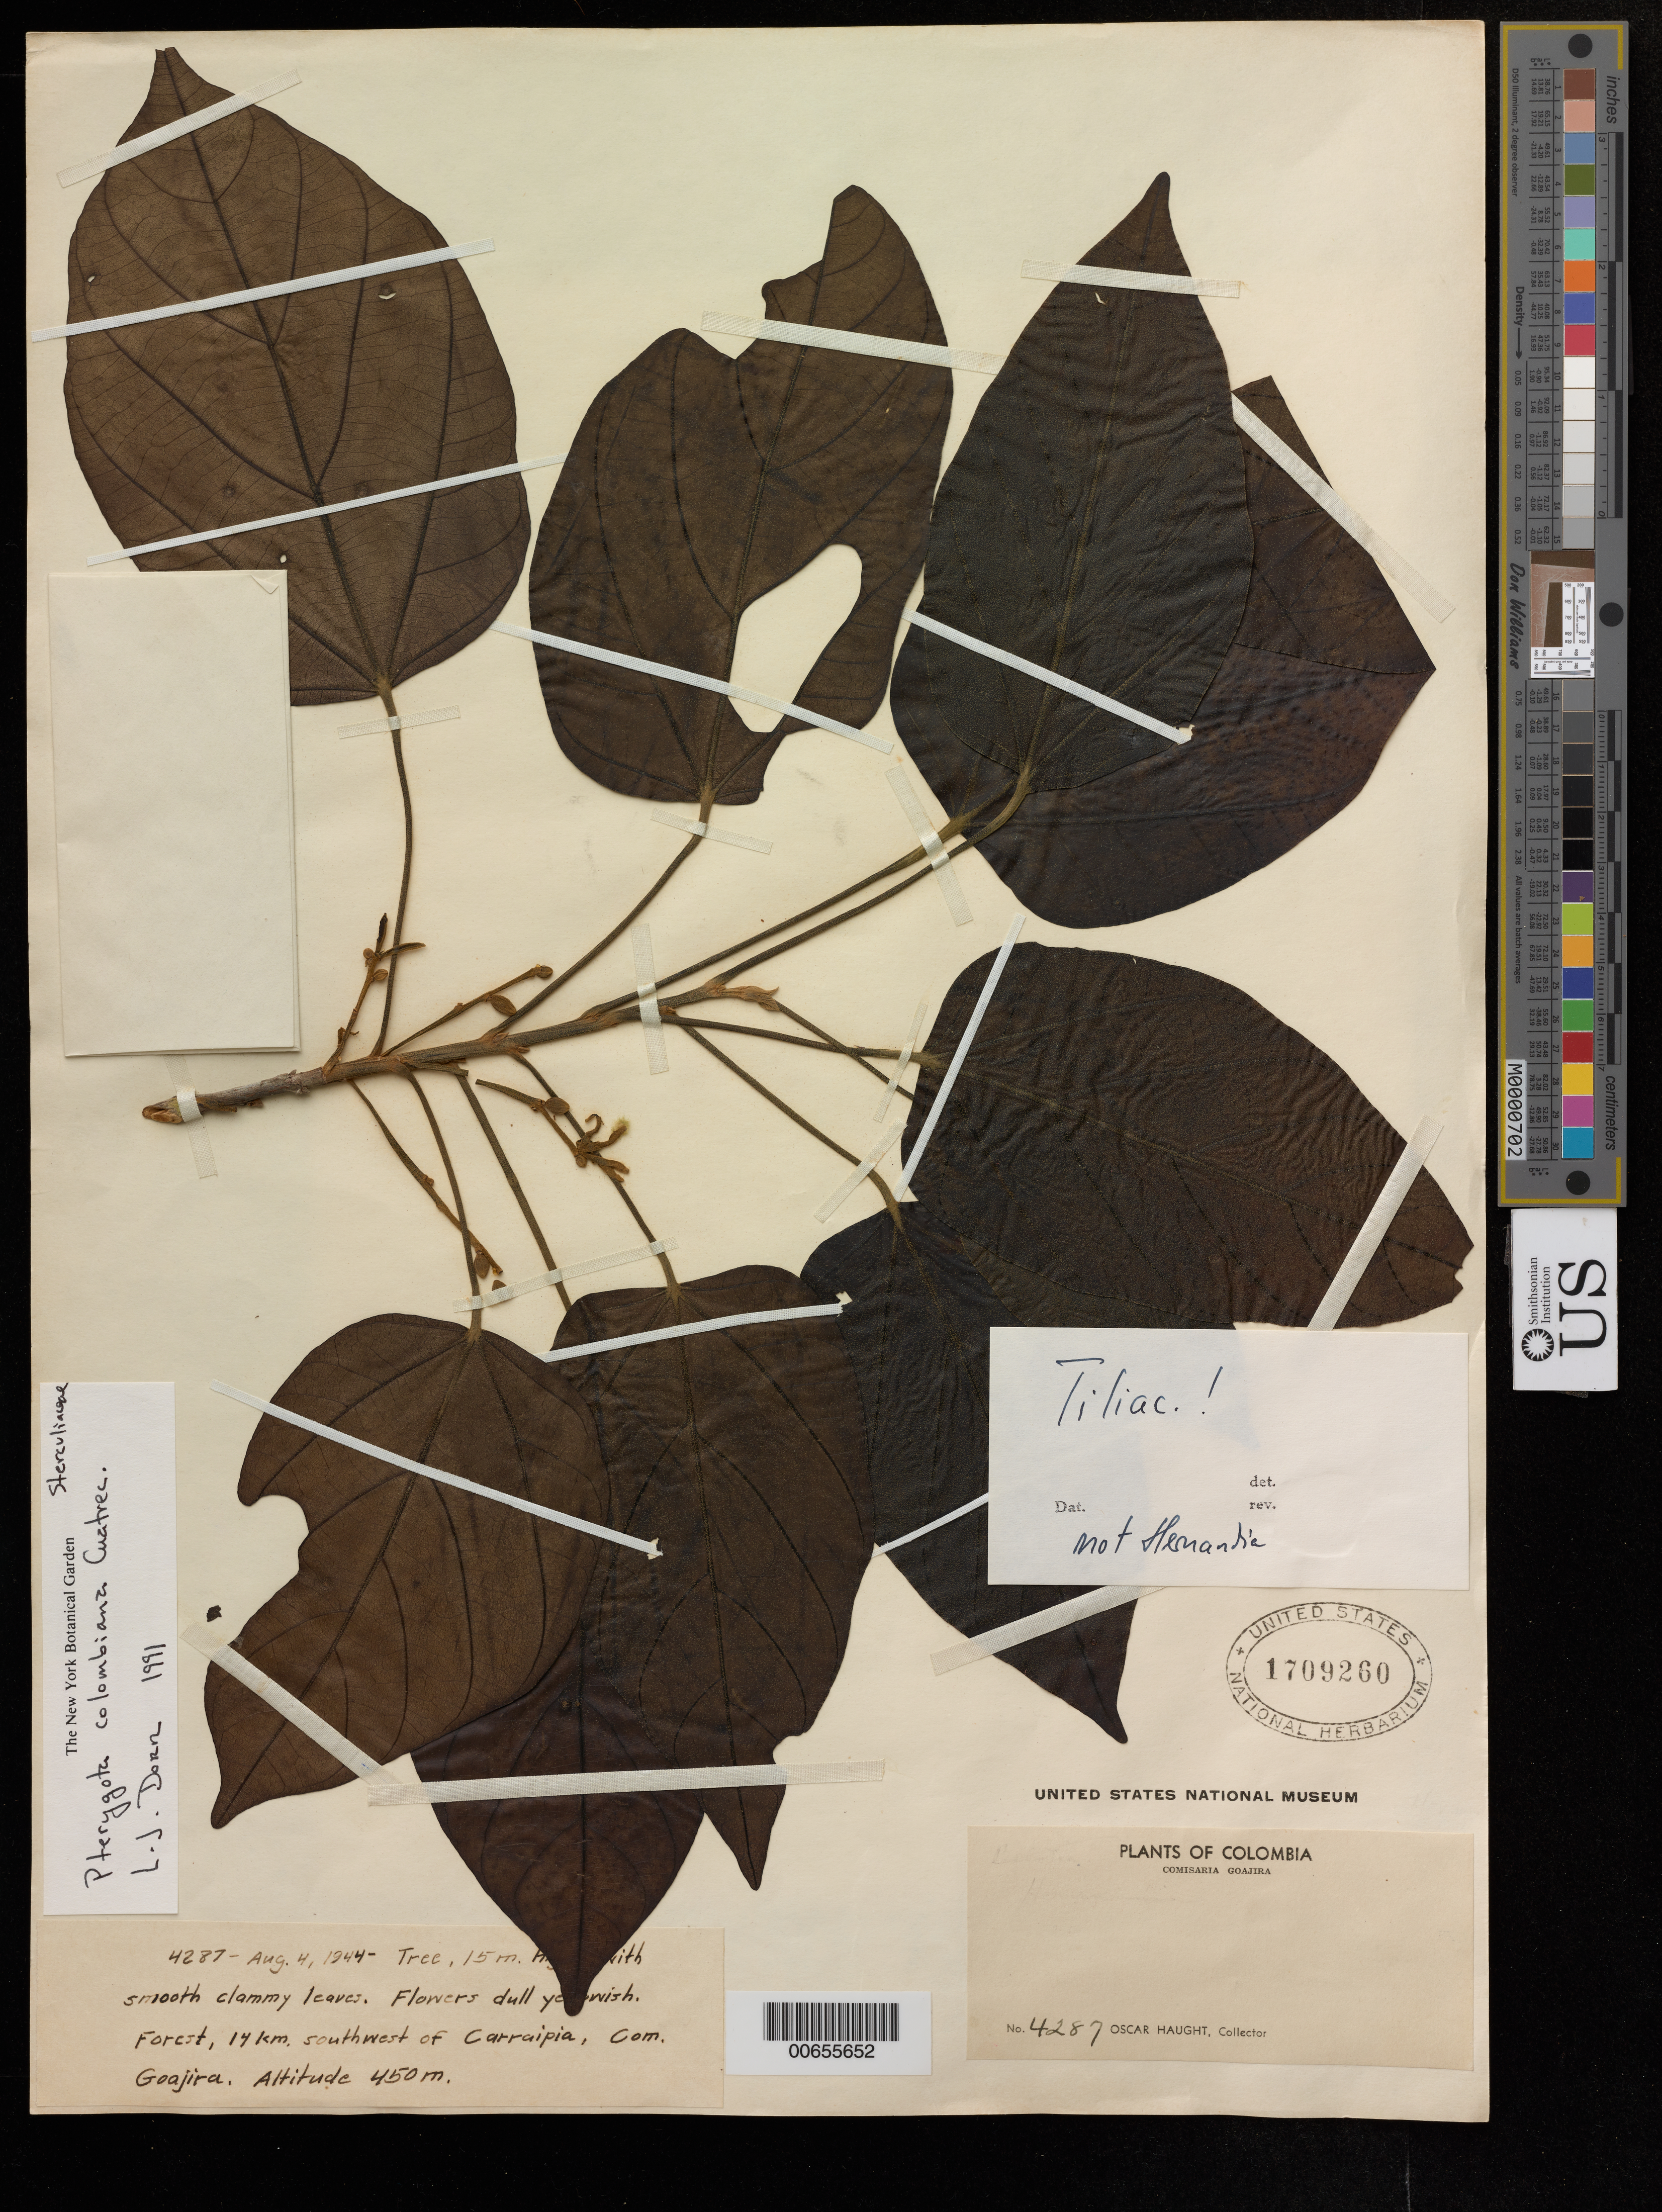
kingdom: Plantae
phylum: Tracheophyta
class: Magnoliopsida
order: Malvales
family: Malvaceae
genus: Pterygota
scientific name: Pterygota colombiana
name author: Cuatrec.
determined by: Dorr, L. J., (BOT), Smithsonian Institution - National Museum of Natural History (UNITED STATES)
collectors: O. L. Haught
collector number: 4287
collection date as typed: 04 Aug 1944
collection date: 1944-08-04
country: Colombia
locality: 14 km SW of Carraipia, Com. Guajira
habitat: forest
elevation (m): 450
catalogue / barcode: US 1709260